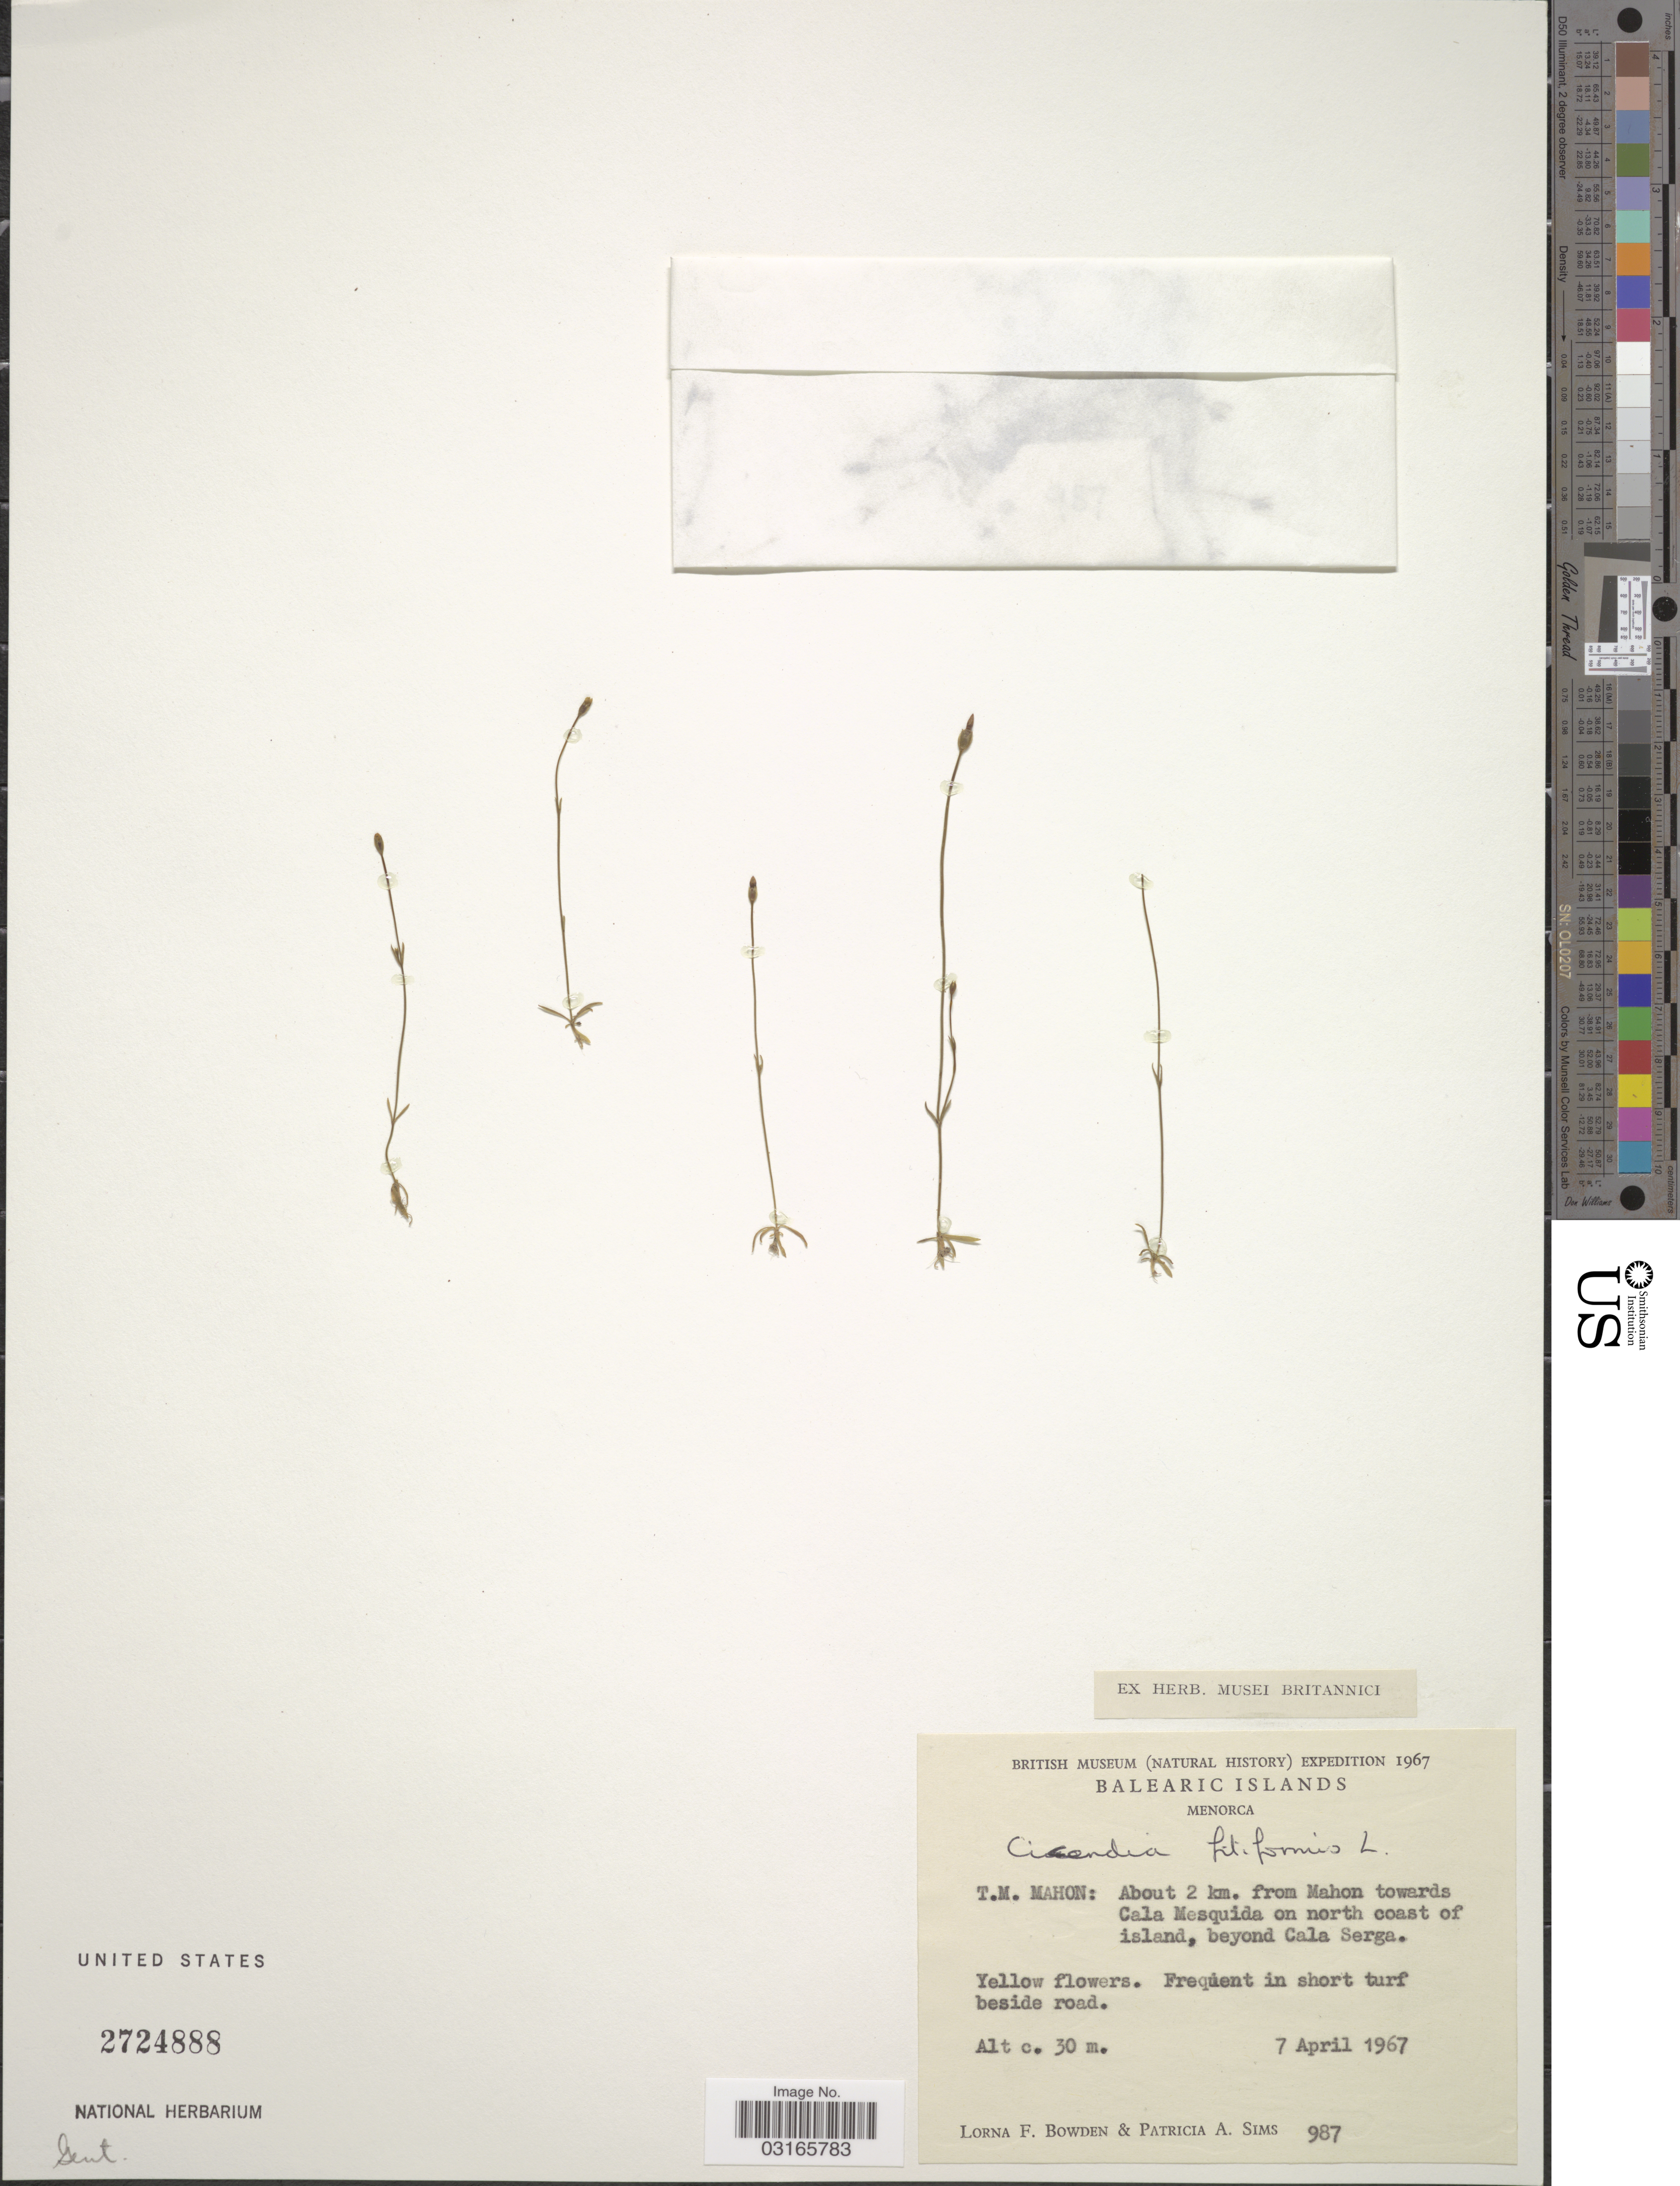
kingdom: Plantae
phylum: Tracheophyta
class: Magnoliopsida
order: Gentianales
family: Gentianaceae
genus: Cicendia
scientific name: Cicendia filiformis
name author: (L.) Delarbre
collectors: L. F. Bowden & P. A. Sims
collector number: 987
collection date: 1967-04-07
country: Spain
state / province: Islas Baleares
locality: Balearic Islands. Menorca. T.M. Mahon: About 2 km. from Mahon towards Cala Mesquida on north coast of island, beyond Cala Serga.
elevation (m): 30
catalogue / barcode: US 2724888